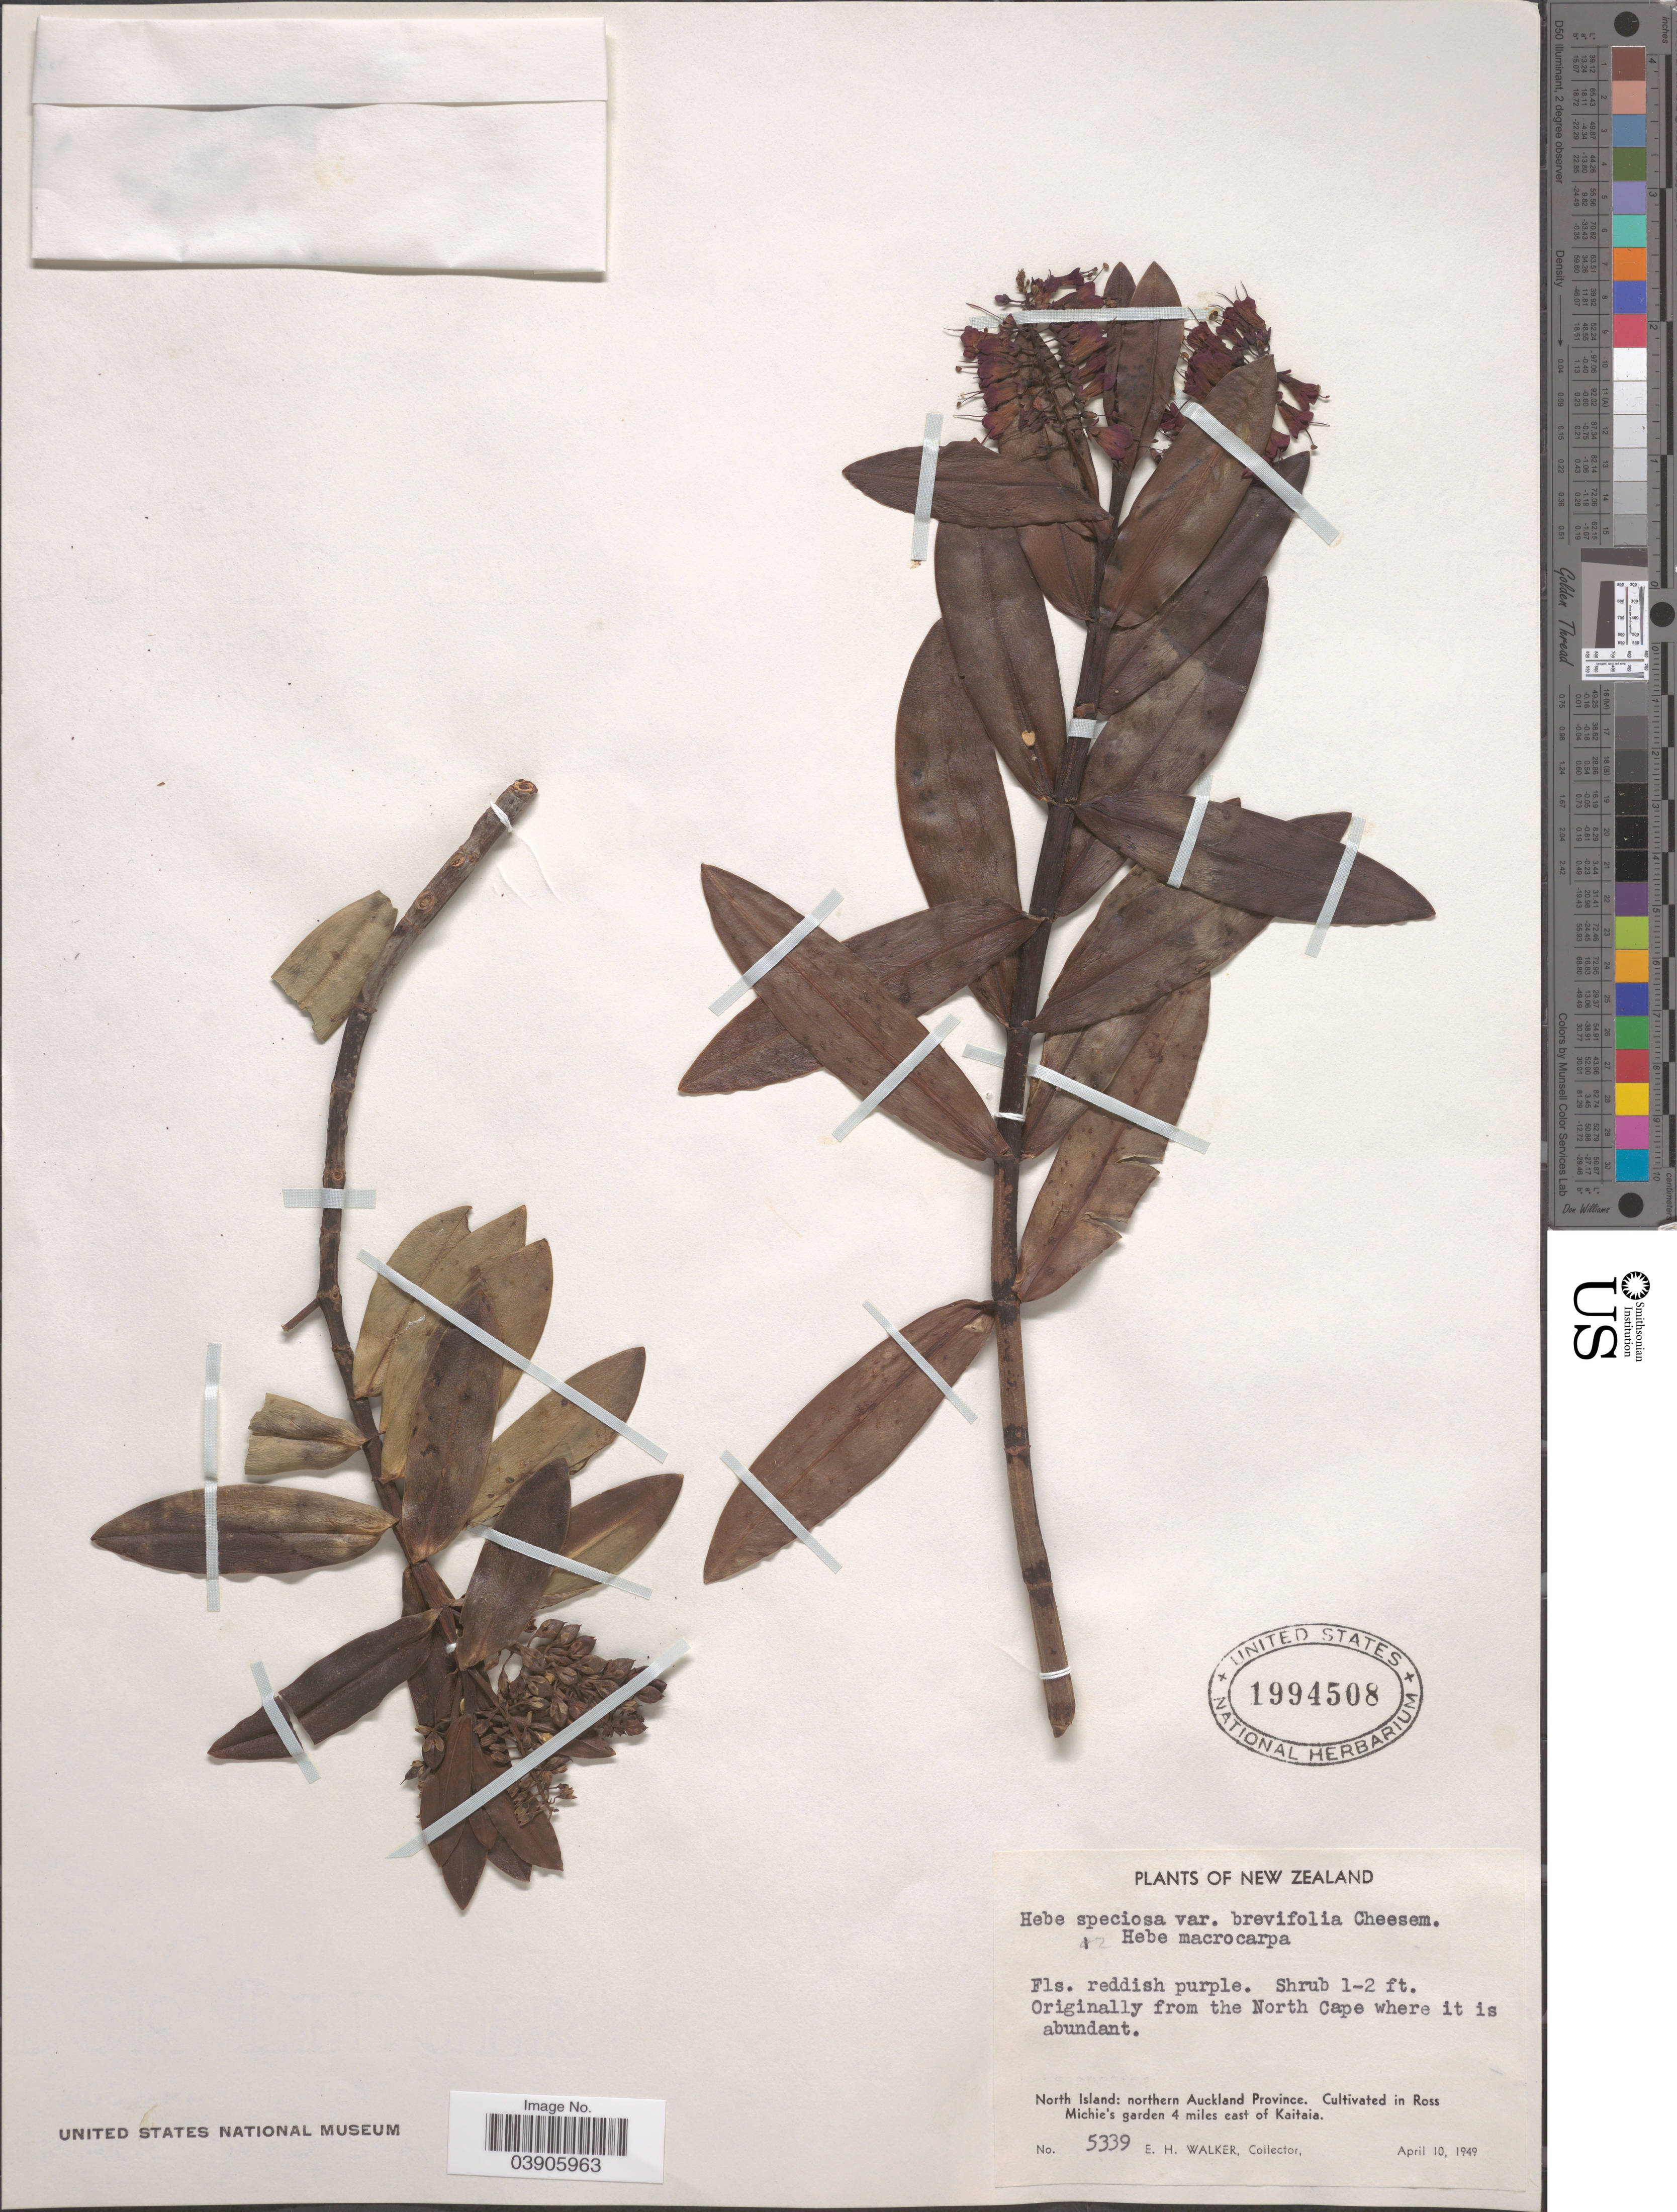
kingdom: Plantae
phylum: Tracheophyta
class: Magnoliopsida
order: Lamiales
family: Plantaginaceae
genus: Hebe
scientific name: Hebe speciosa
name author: (R. Cunn. ex A. Cunn.) Andersen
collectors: E. H. Walker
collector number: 5339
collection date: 1949-04-10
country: New Zealand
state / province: Auckland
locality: North Island: northern Auckland Province. Culitvated in Ross Michie's garden 4 miles east of Kaitaia.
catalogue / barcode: US 1994508